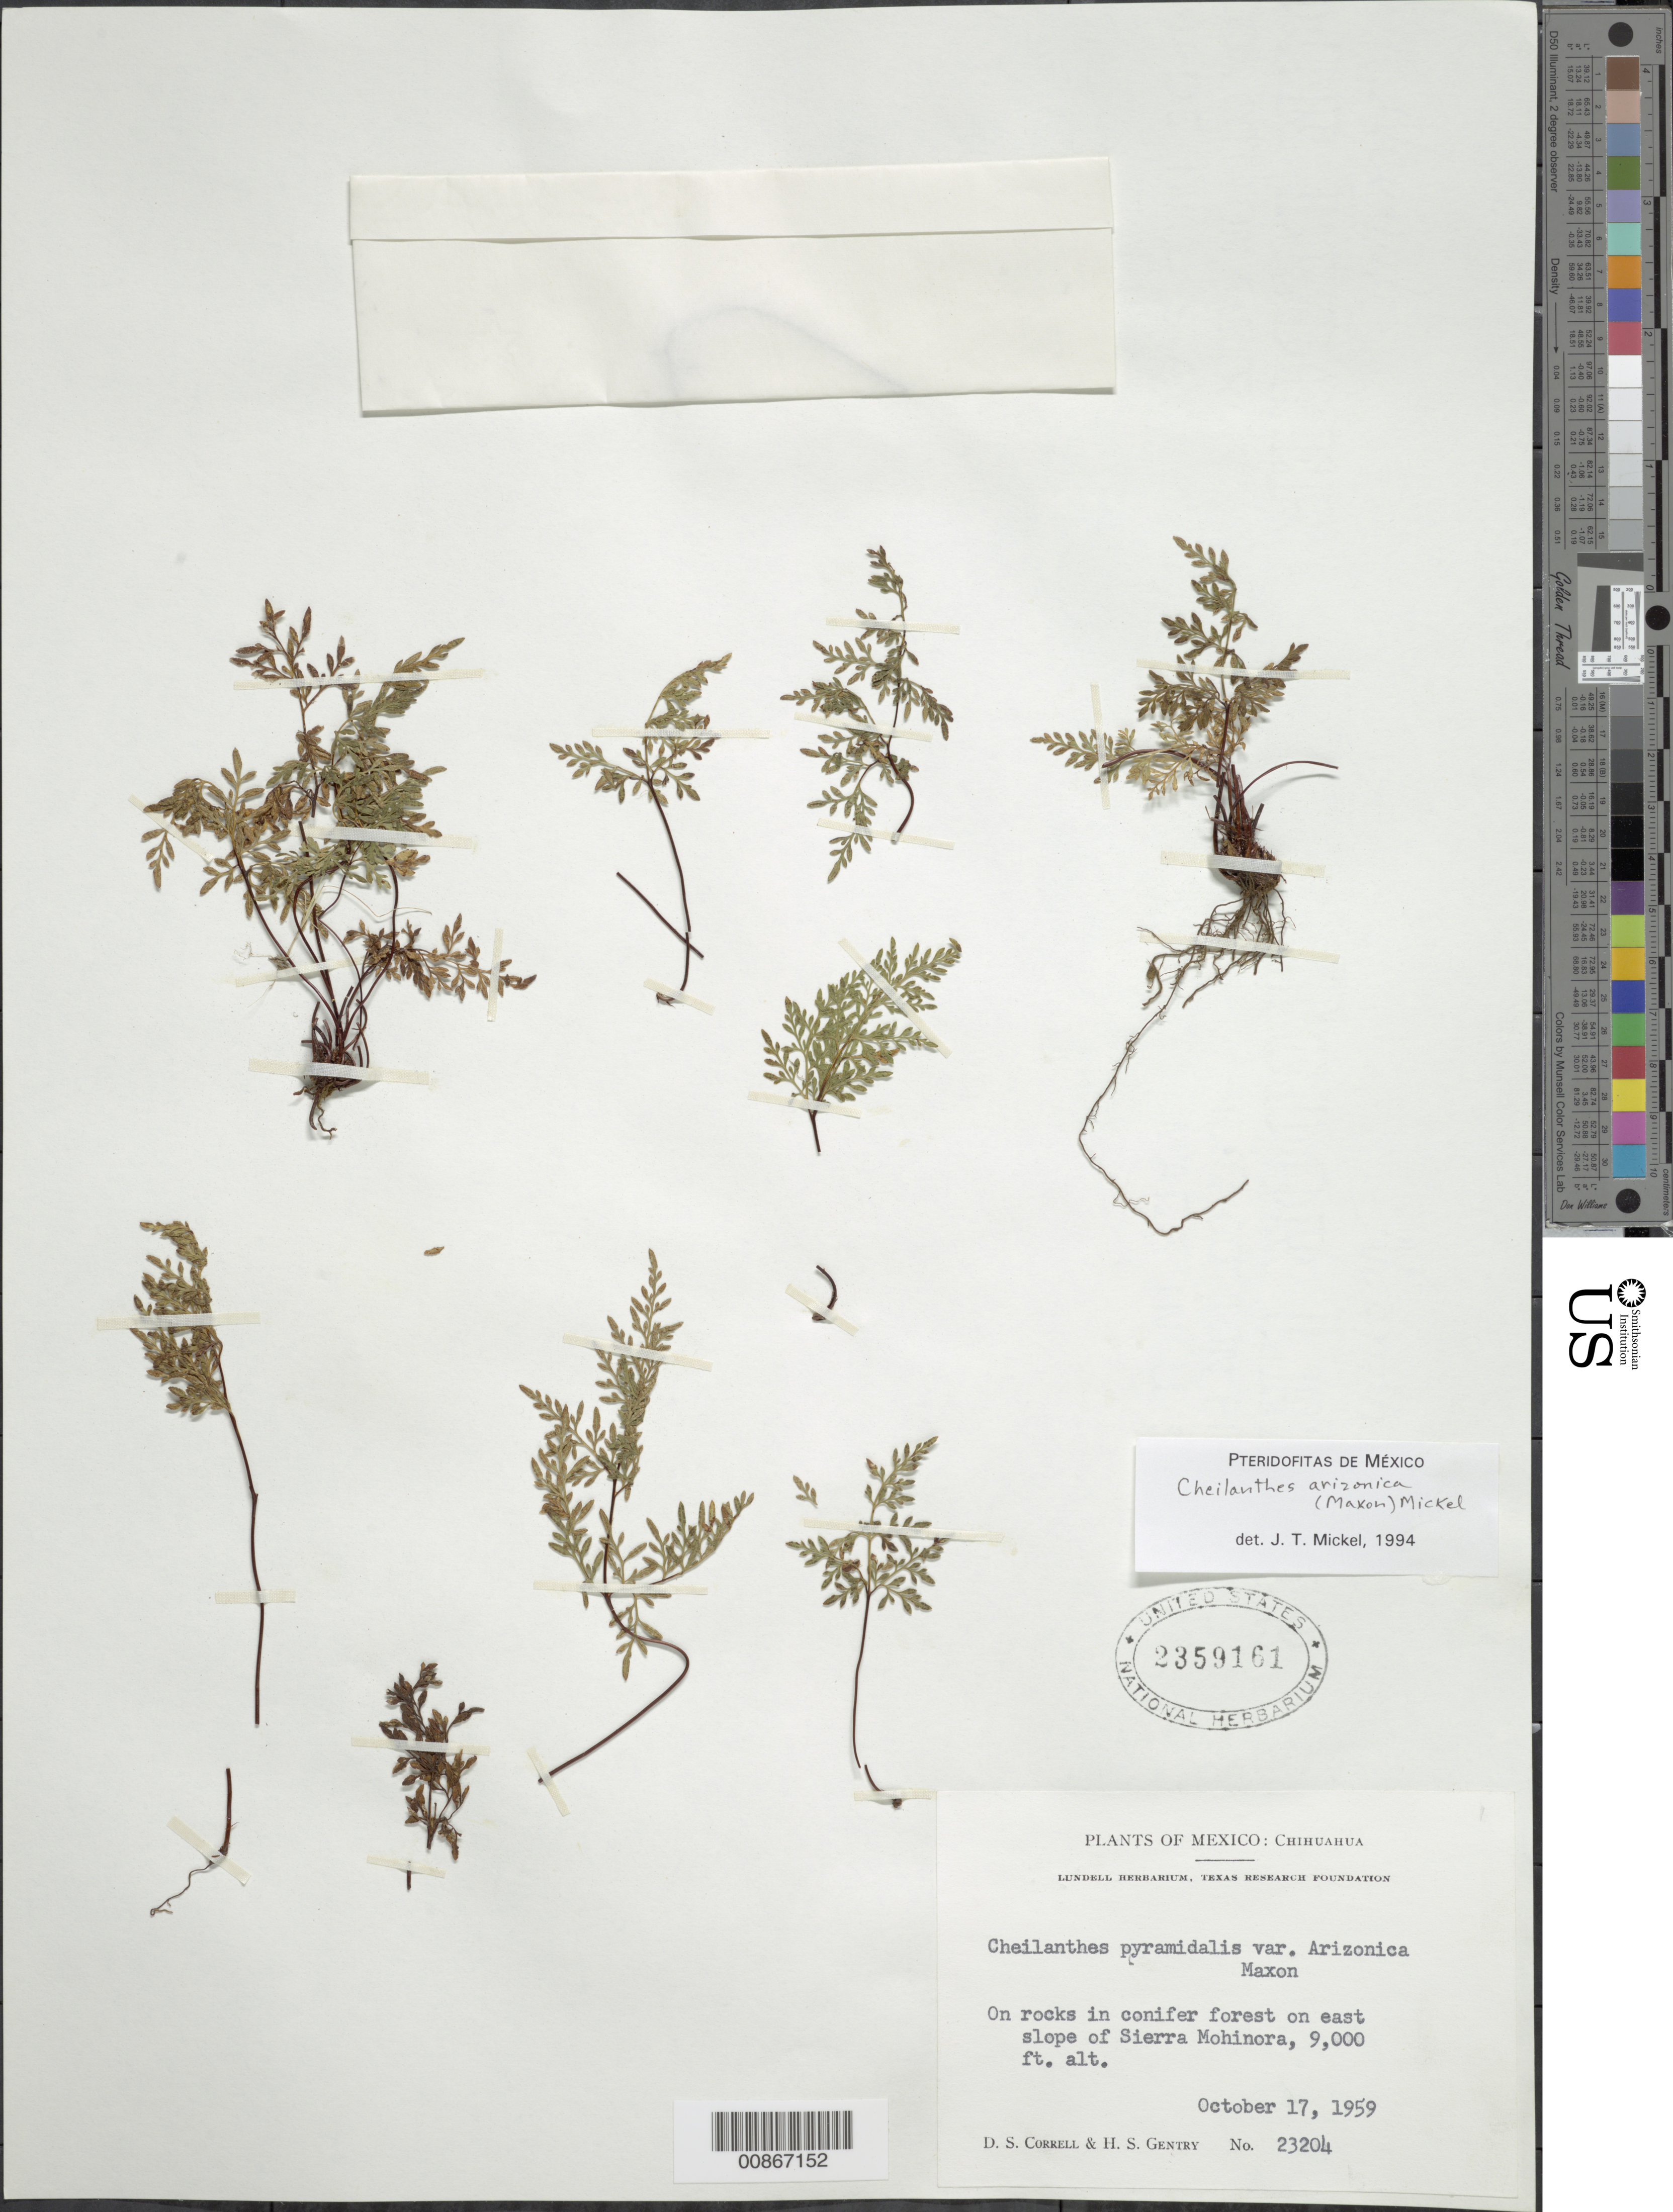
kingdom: Plantae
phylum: Tracheophyta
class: Polypodiopsida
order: Polypodiales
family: Pteridaceae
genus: Gaga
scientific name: Gaga arizonica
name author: (Maxon) Fay W. Li & Windham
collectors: D. S. Correll & H. S. Gentry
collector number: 23204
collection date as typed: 17 Oct 1959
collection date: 1959-10-17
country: Mexico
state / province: Chihuahua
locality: On east slope of Sierra Mohinora.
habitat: On rocks in conifer forest.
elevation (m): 2743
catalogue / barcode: US 2359161